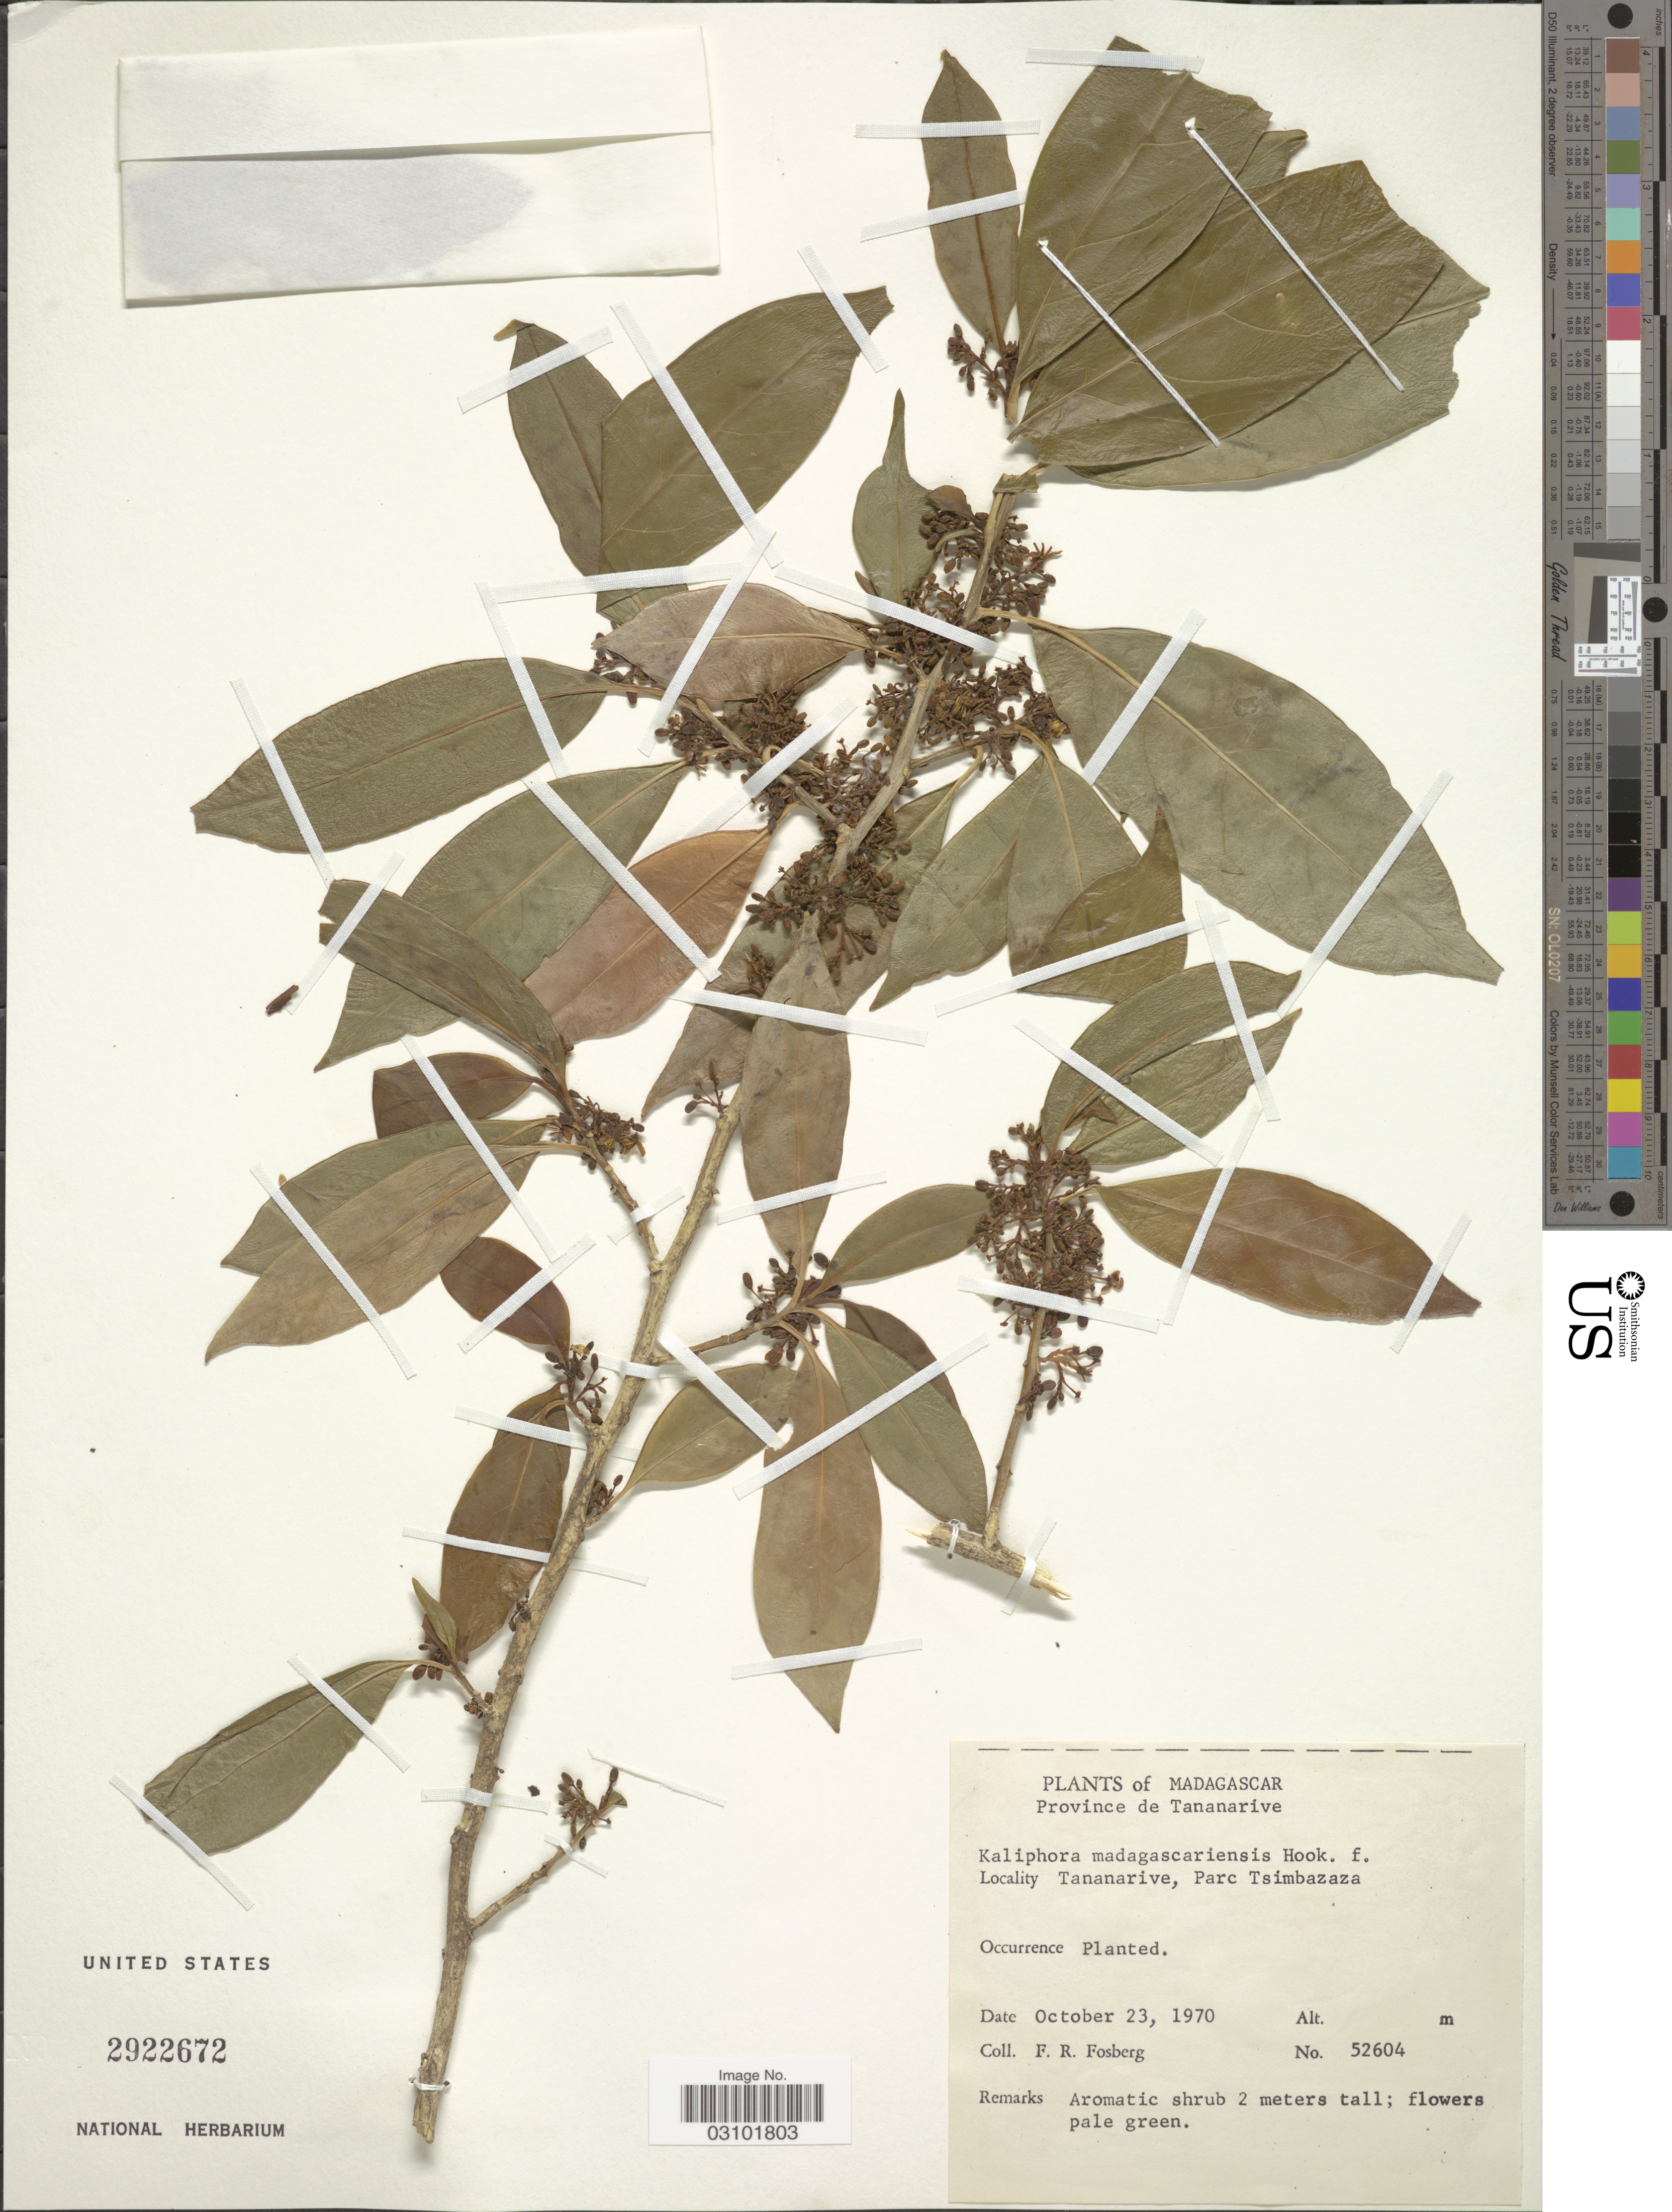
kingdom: Plantae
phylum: Tracheophyta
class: Magnoliopsida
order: Solanales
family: Montiniaceae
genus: Kaliphora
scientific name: Kaliphora madagascariensis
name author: Hook. f.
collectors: F. R. Fosberg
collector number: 52604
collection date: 1970-10-23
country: Madagascar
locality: Province of Tananarive. Tananarive, Parc Tsimbazaza.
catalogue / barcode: US 2922672